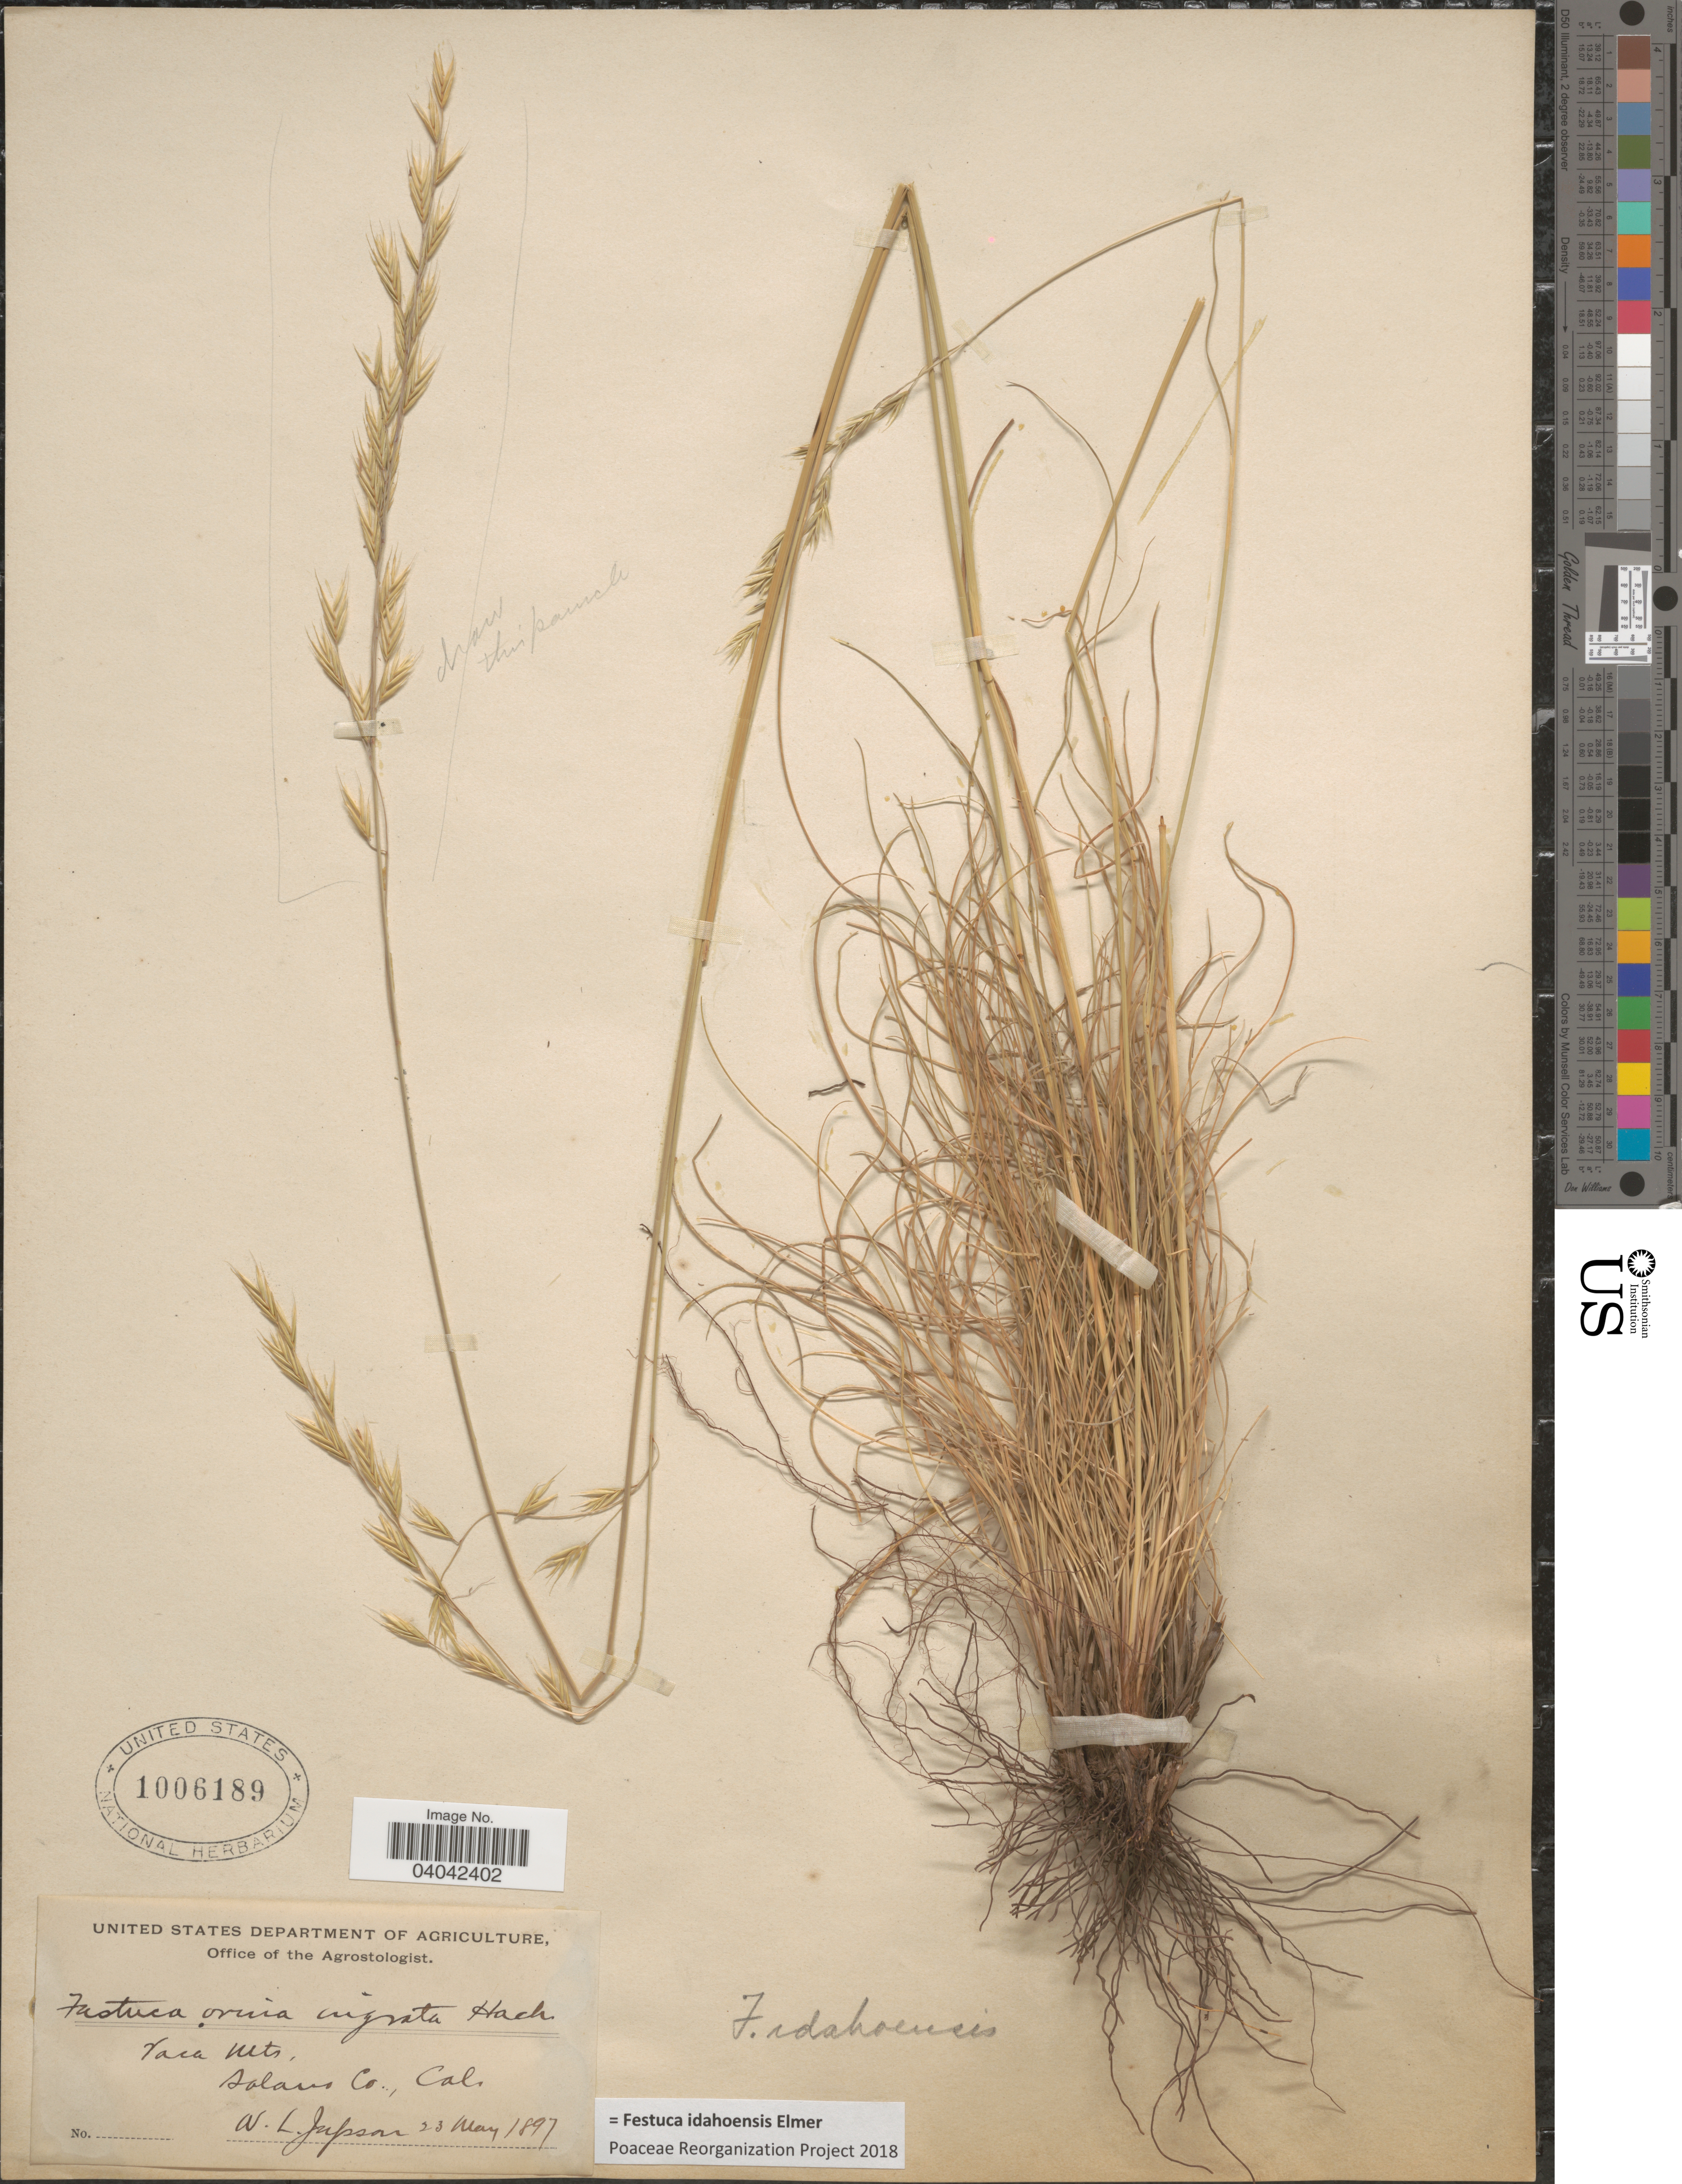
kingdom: Plantae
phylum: Tracheophyta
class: Liliopsida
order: Poales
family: Poaceae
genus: Festuca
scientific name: Festuca idahoensis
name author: Elmer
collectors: W. L. Jepson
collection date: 1897-05-23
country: United States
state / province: California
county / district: Solano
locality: Vaca Mts., Solano Co.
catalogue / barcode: US 1006189